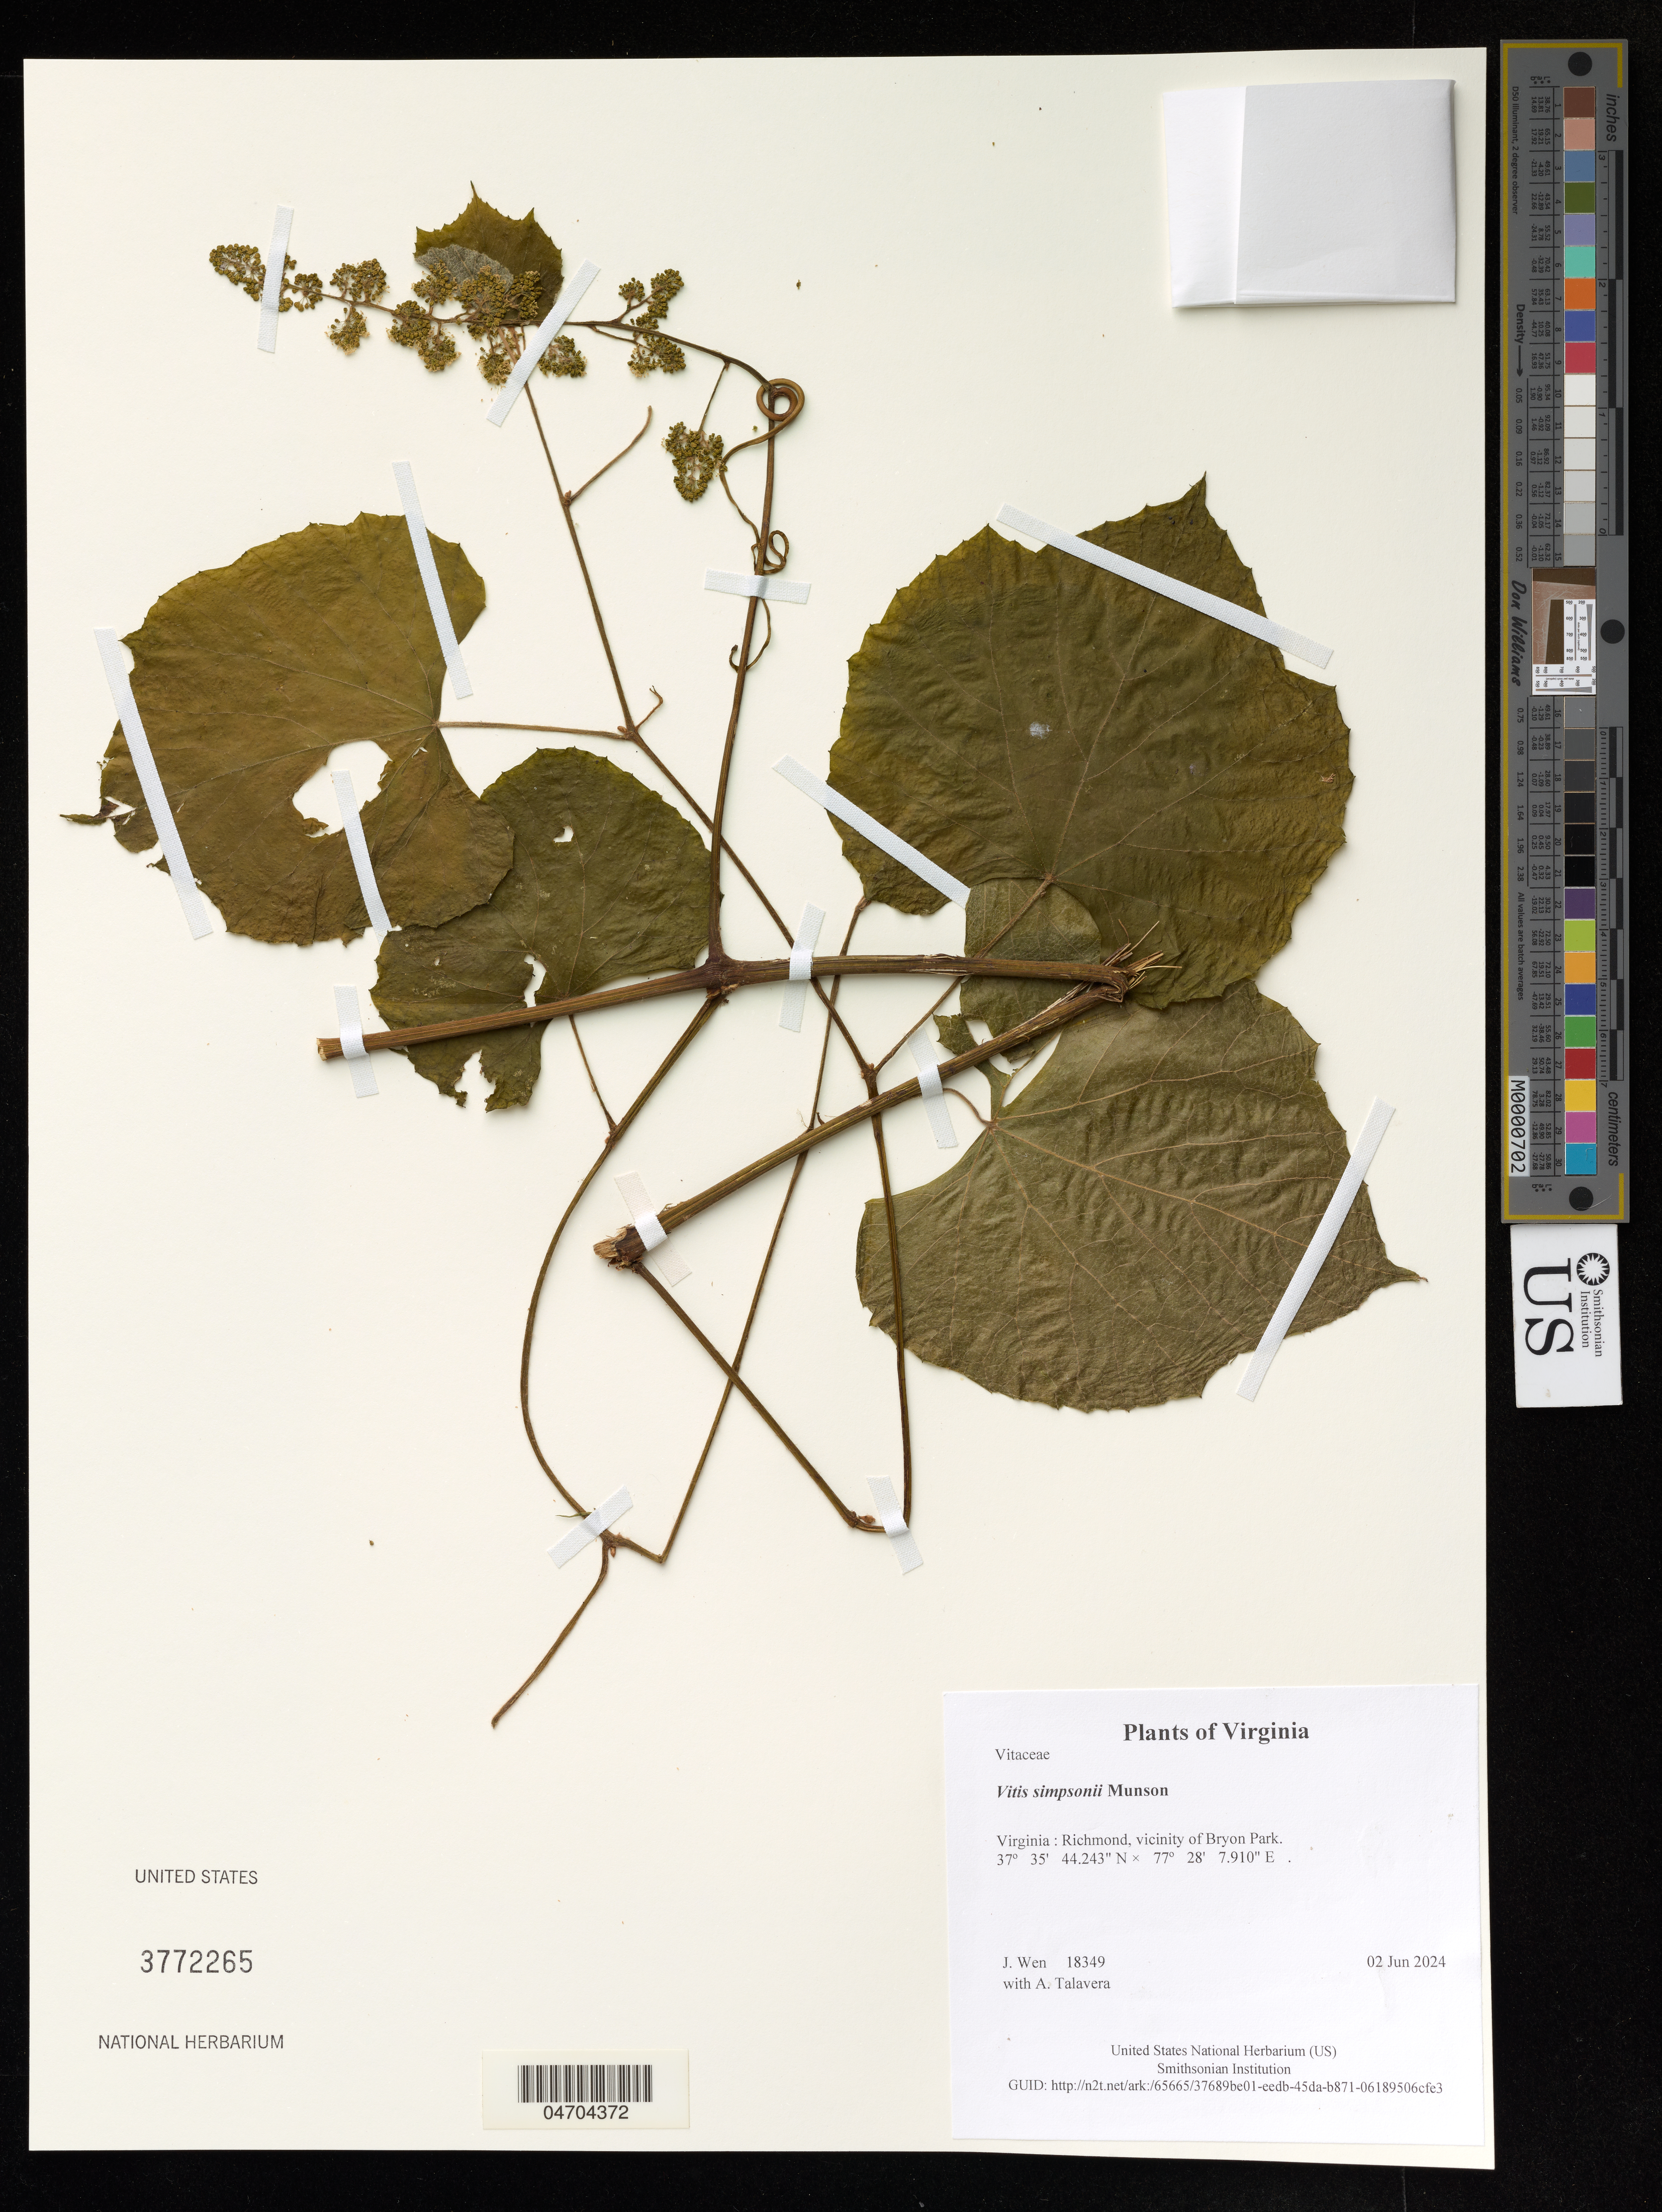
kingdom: Plantae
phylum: Tracheophyta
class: Magnoliopsida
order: Vitales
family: Vitaceae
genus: Vitis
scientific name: Vitis simpsonii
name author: Munson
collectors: J. Wen & A. Talavera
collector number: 18349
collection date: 2024-06-02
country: United States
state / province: Virginia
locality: Richmond, vicinity of Bryon Park.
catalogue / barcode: US 3772265